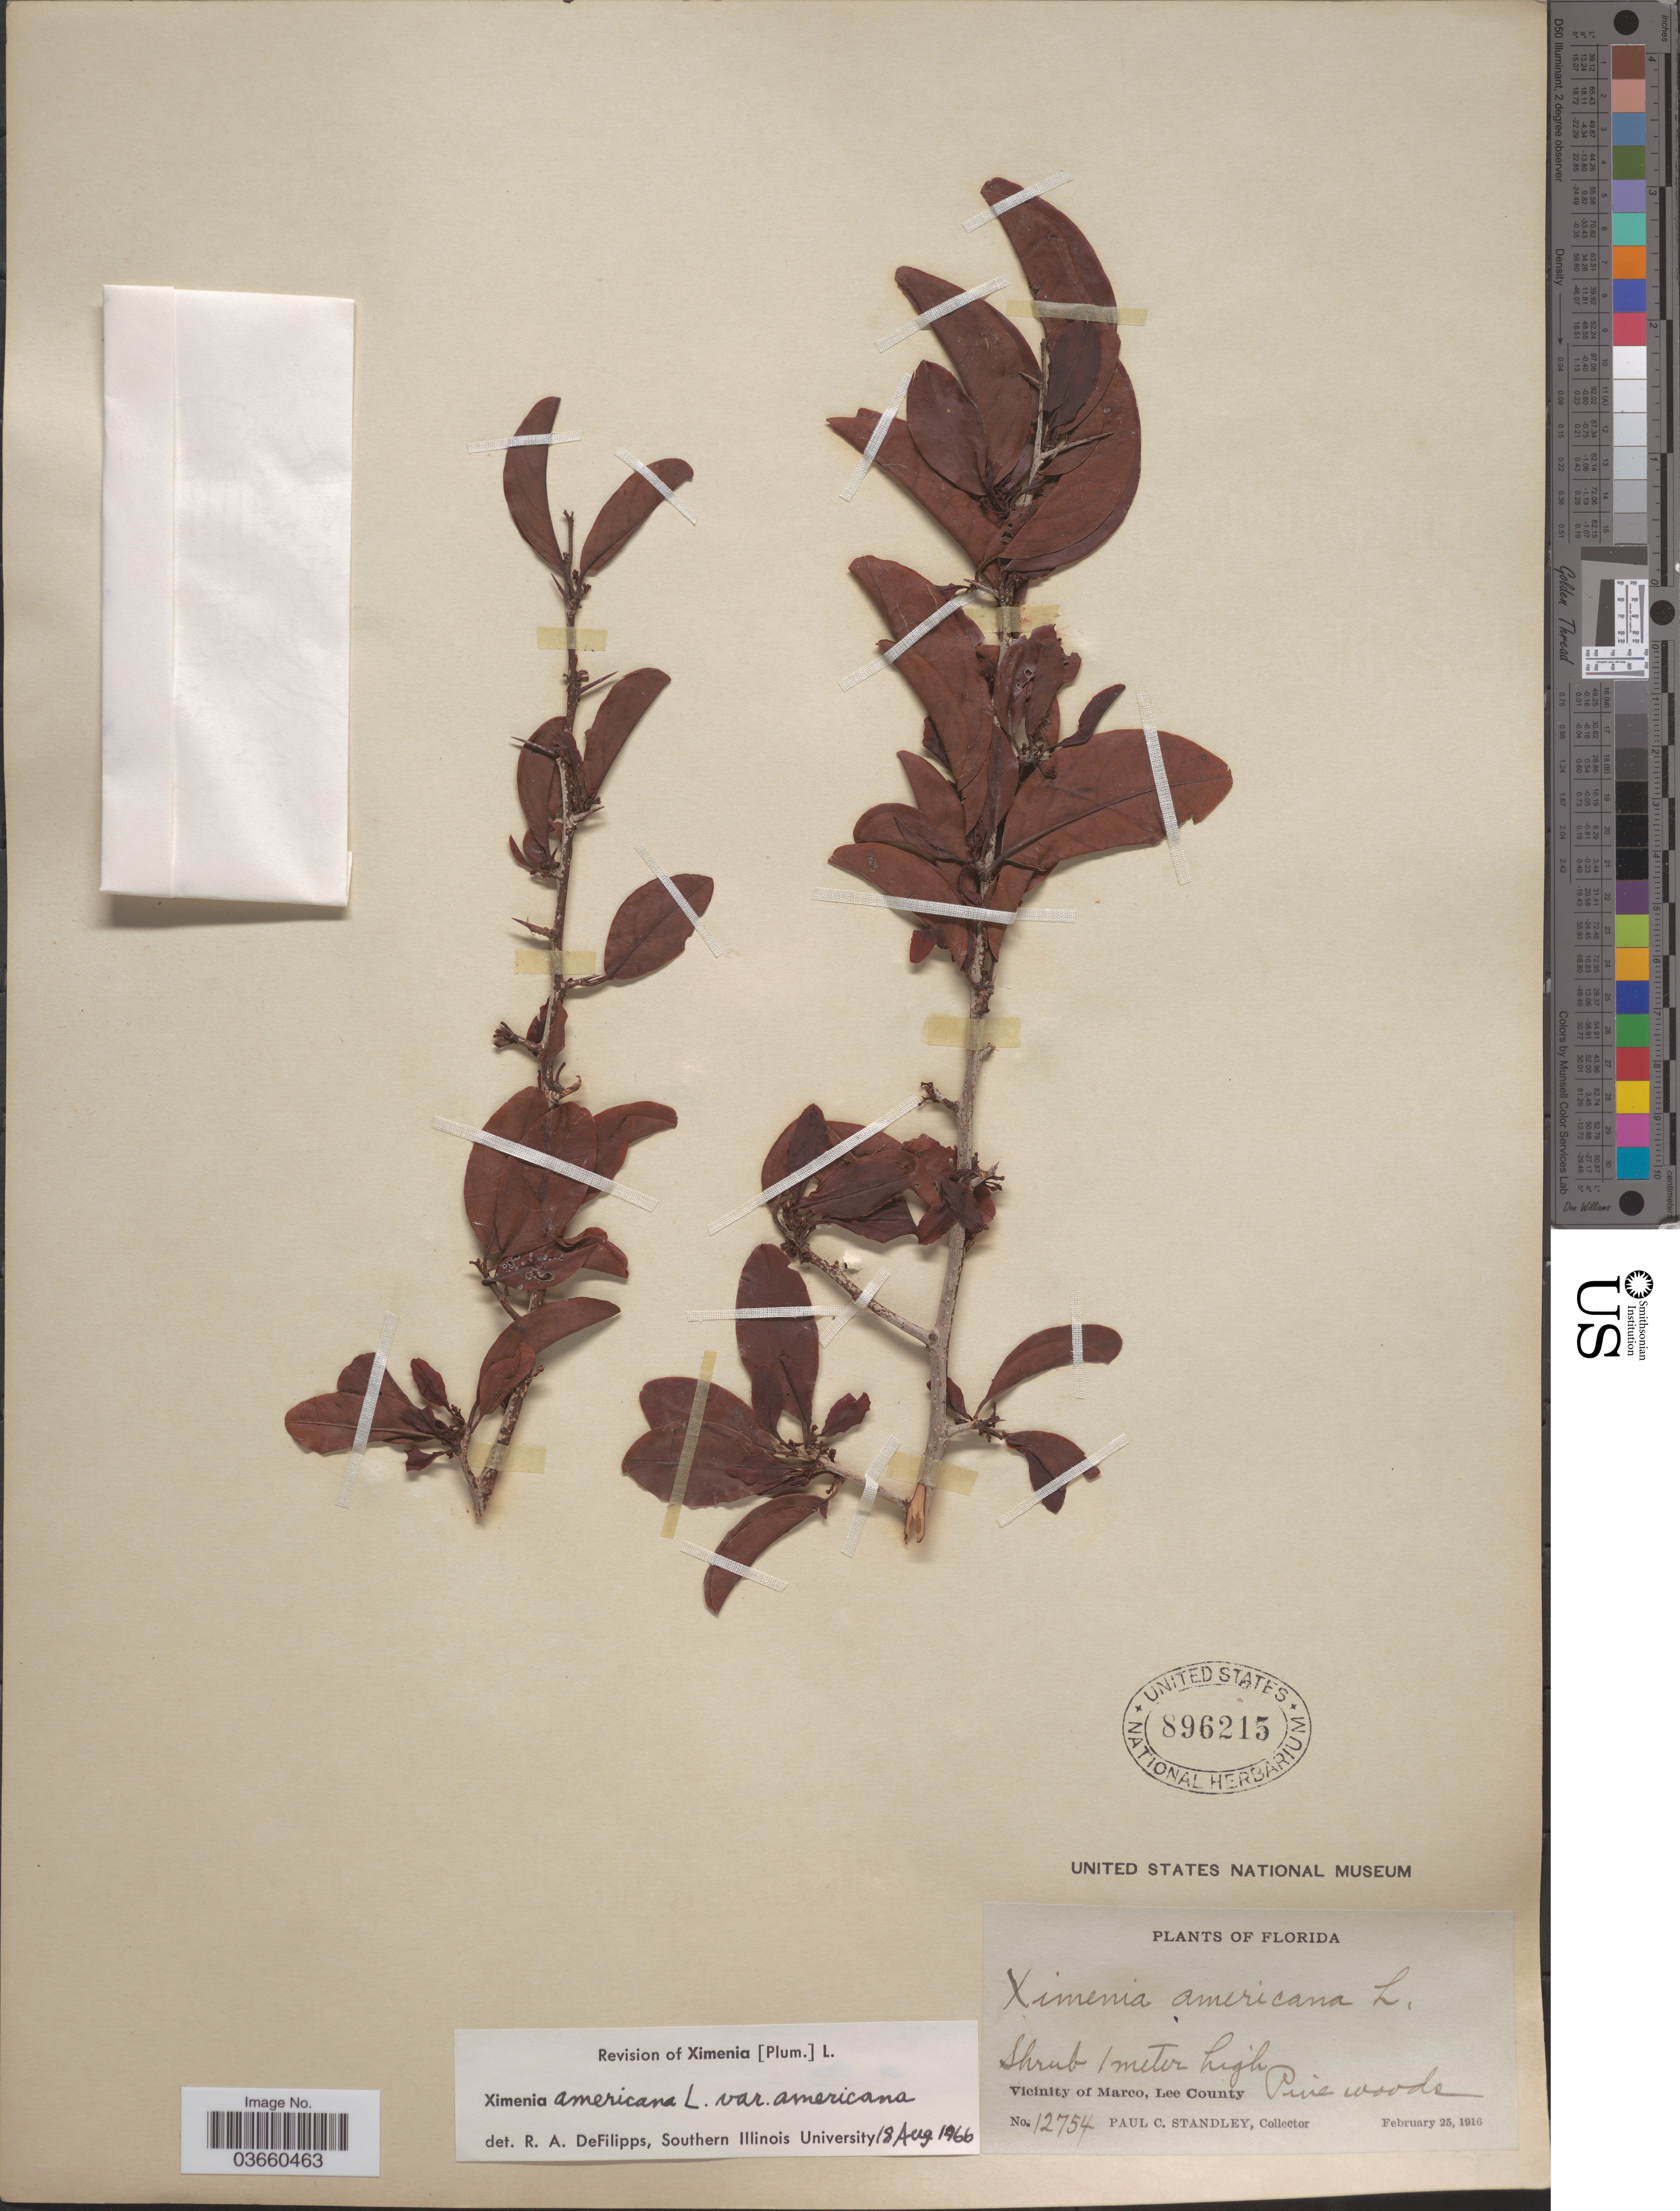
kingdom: Plantae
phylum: Tracheophyta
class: Magnoliopsida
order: Santalales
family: Ximeniaceae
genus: Ximenia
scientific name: Ximenia americana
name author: L.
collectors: P. C. Standley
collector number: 12754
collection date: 1916-02-25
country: United States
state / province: Florida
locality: Vicinity of Marco, Lee County.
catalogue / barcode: US 896215